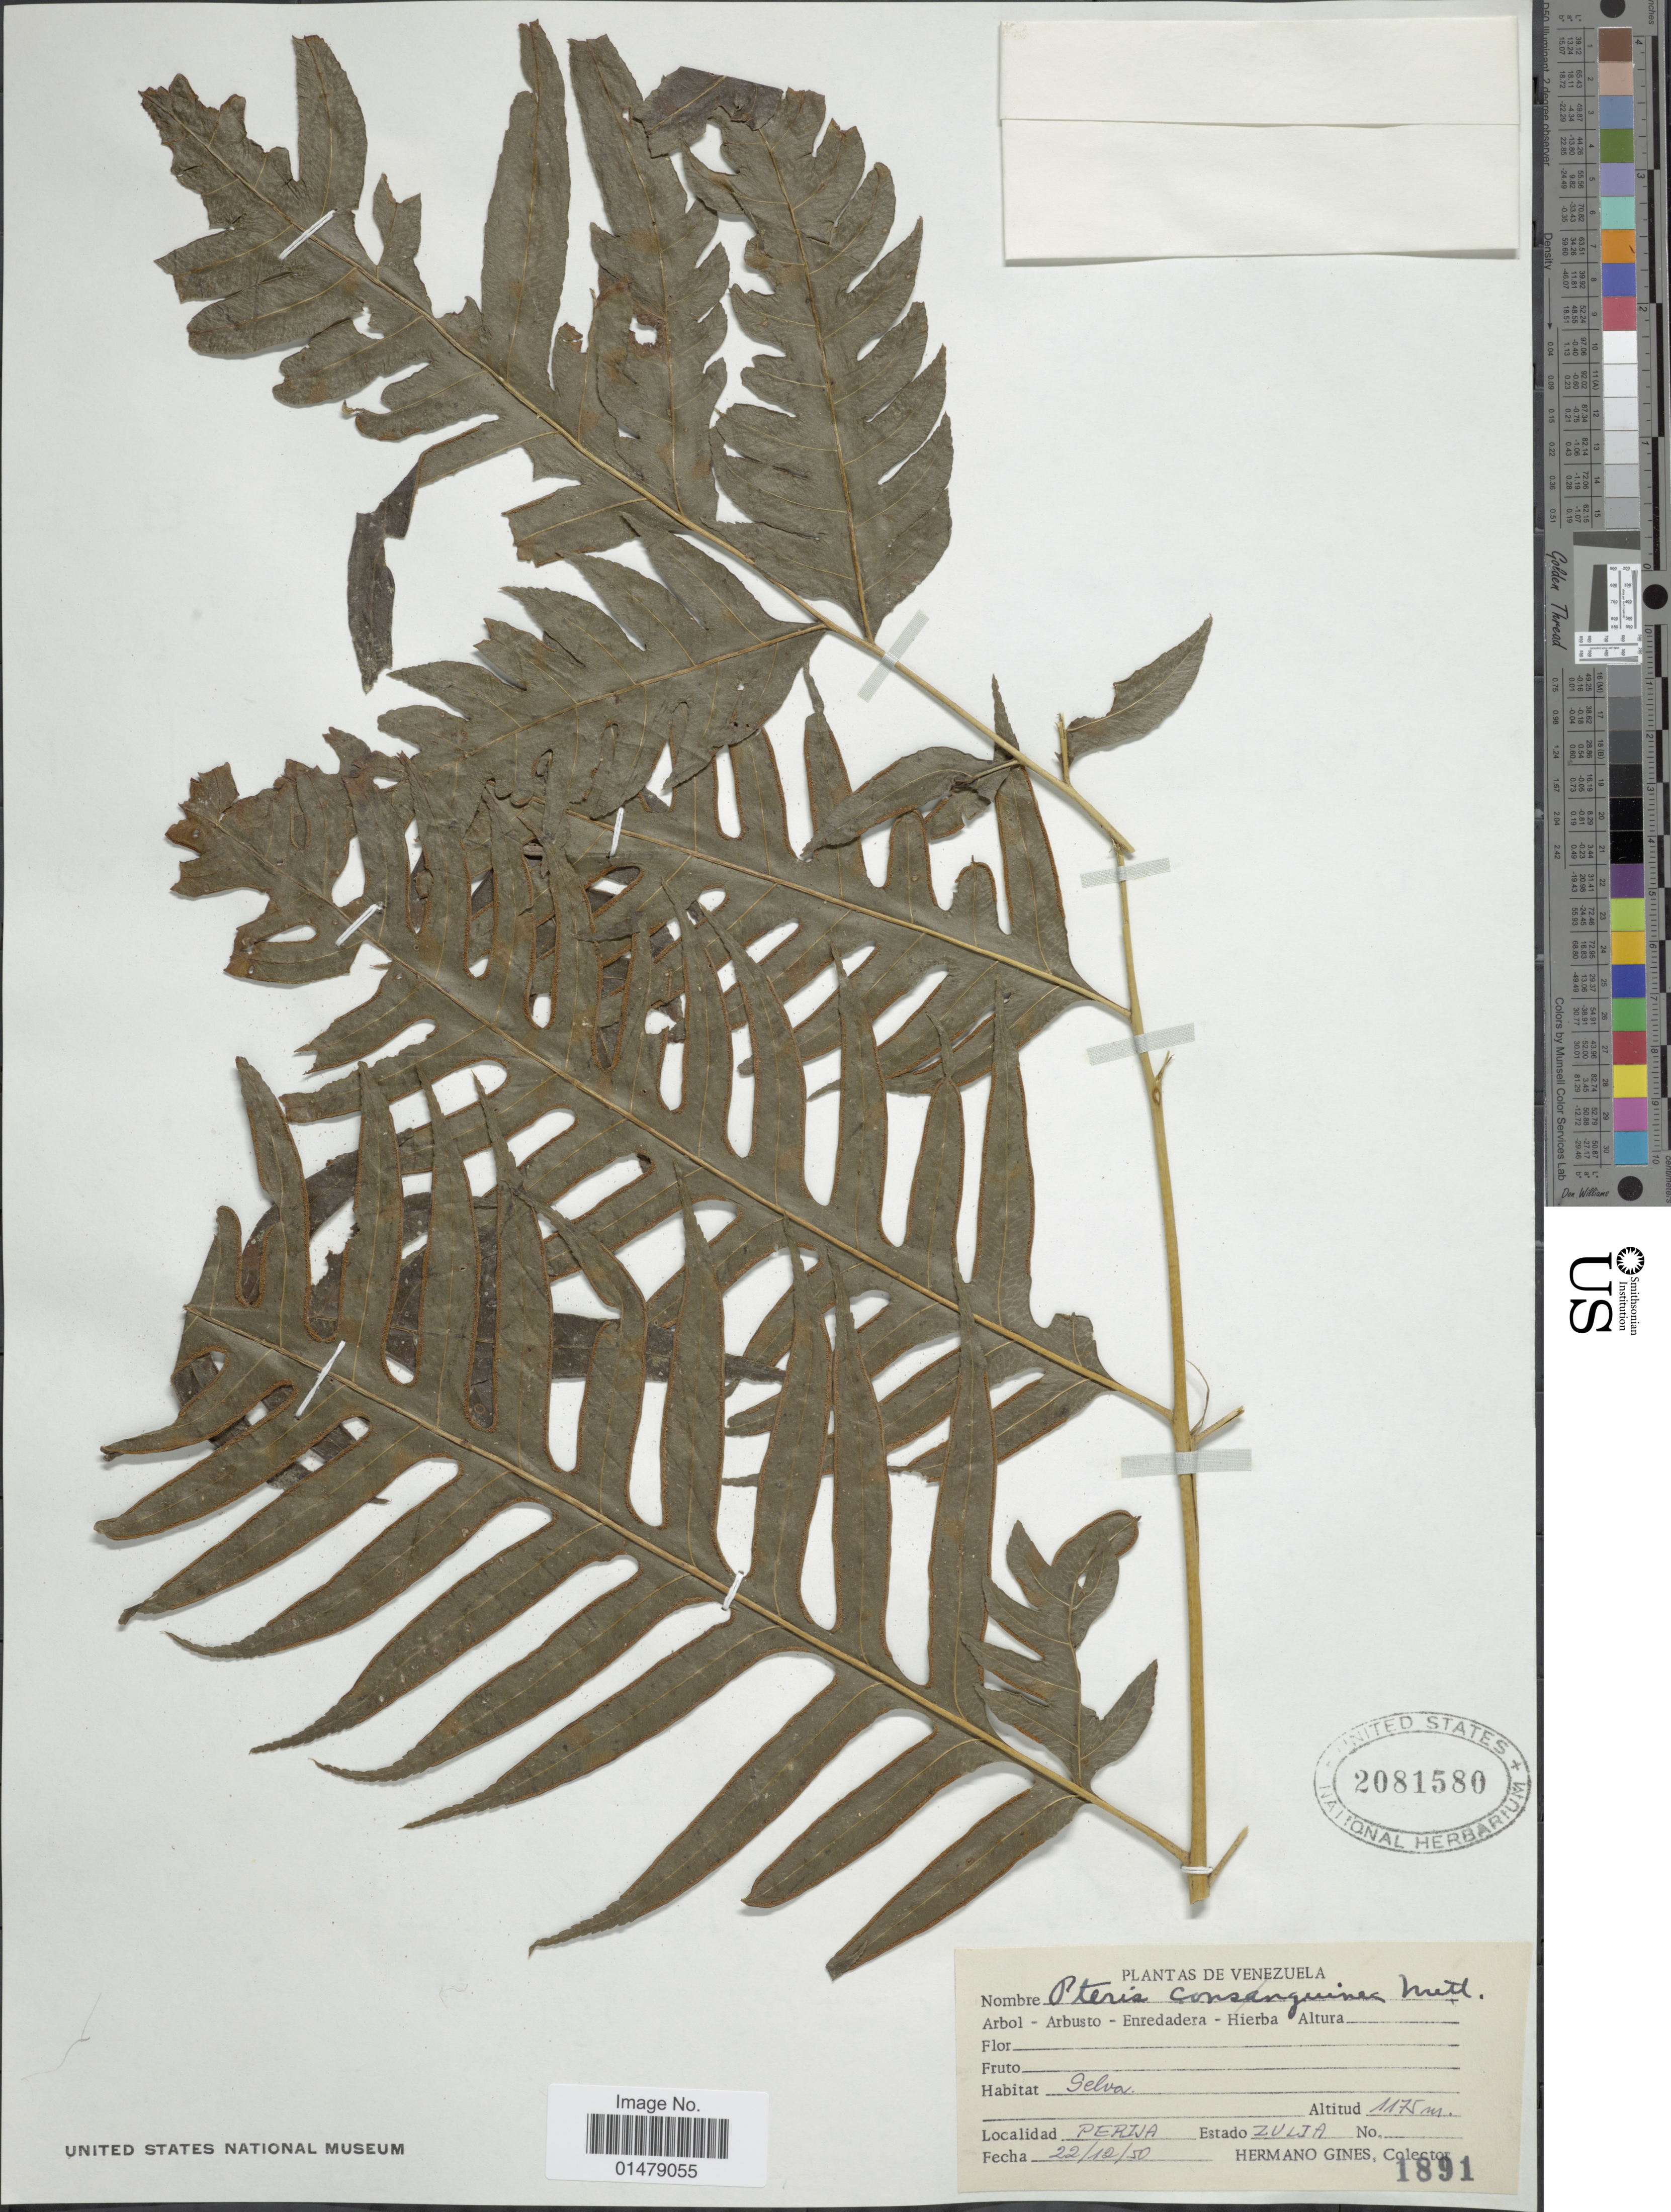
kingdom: Plantae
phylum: Tracheophyta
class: Polypodiopsida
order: Polypodiales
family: Pteridaceae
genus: Pteris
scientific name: Pteris altissima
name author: Poir.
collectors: Bro. Gines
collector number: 1891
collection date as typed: Transcribed d/m/y: 22/12/50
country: Venezuela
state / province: Zulia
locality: Perija. Estado Zulia.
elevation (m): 1175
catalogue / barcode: US 2018580